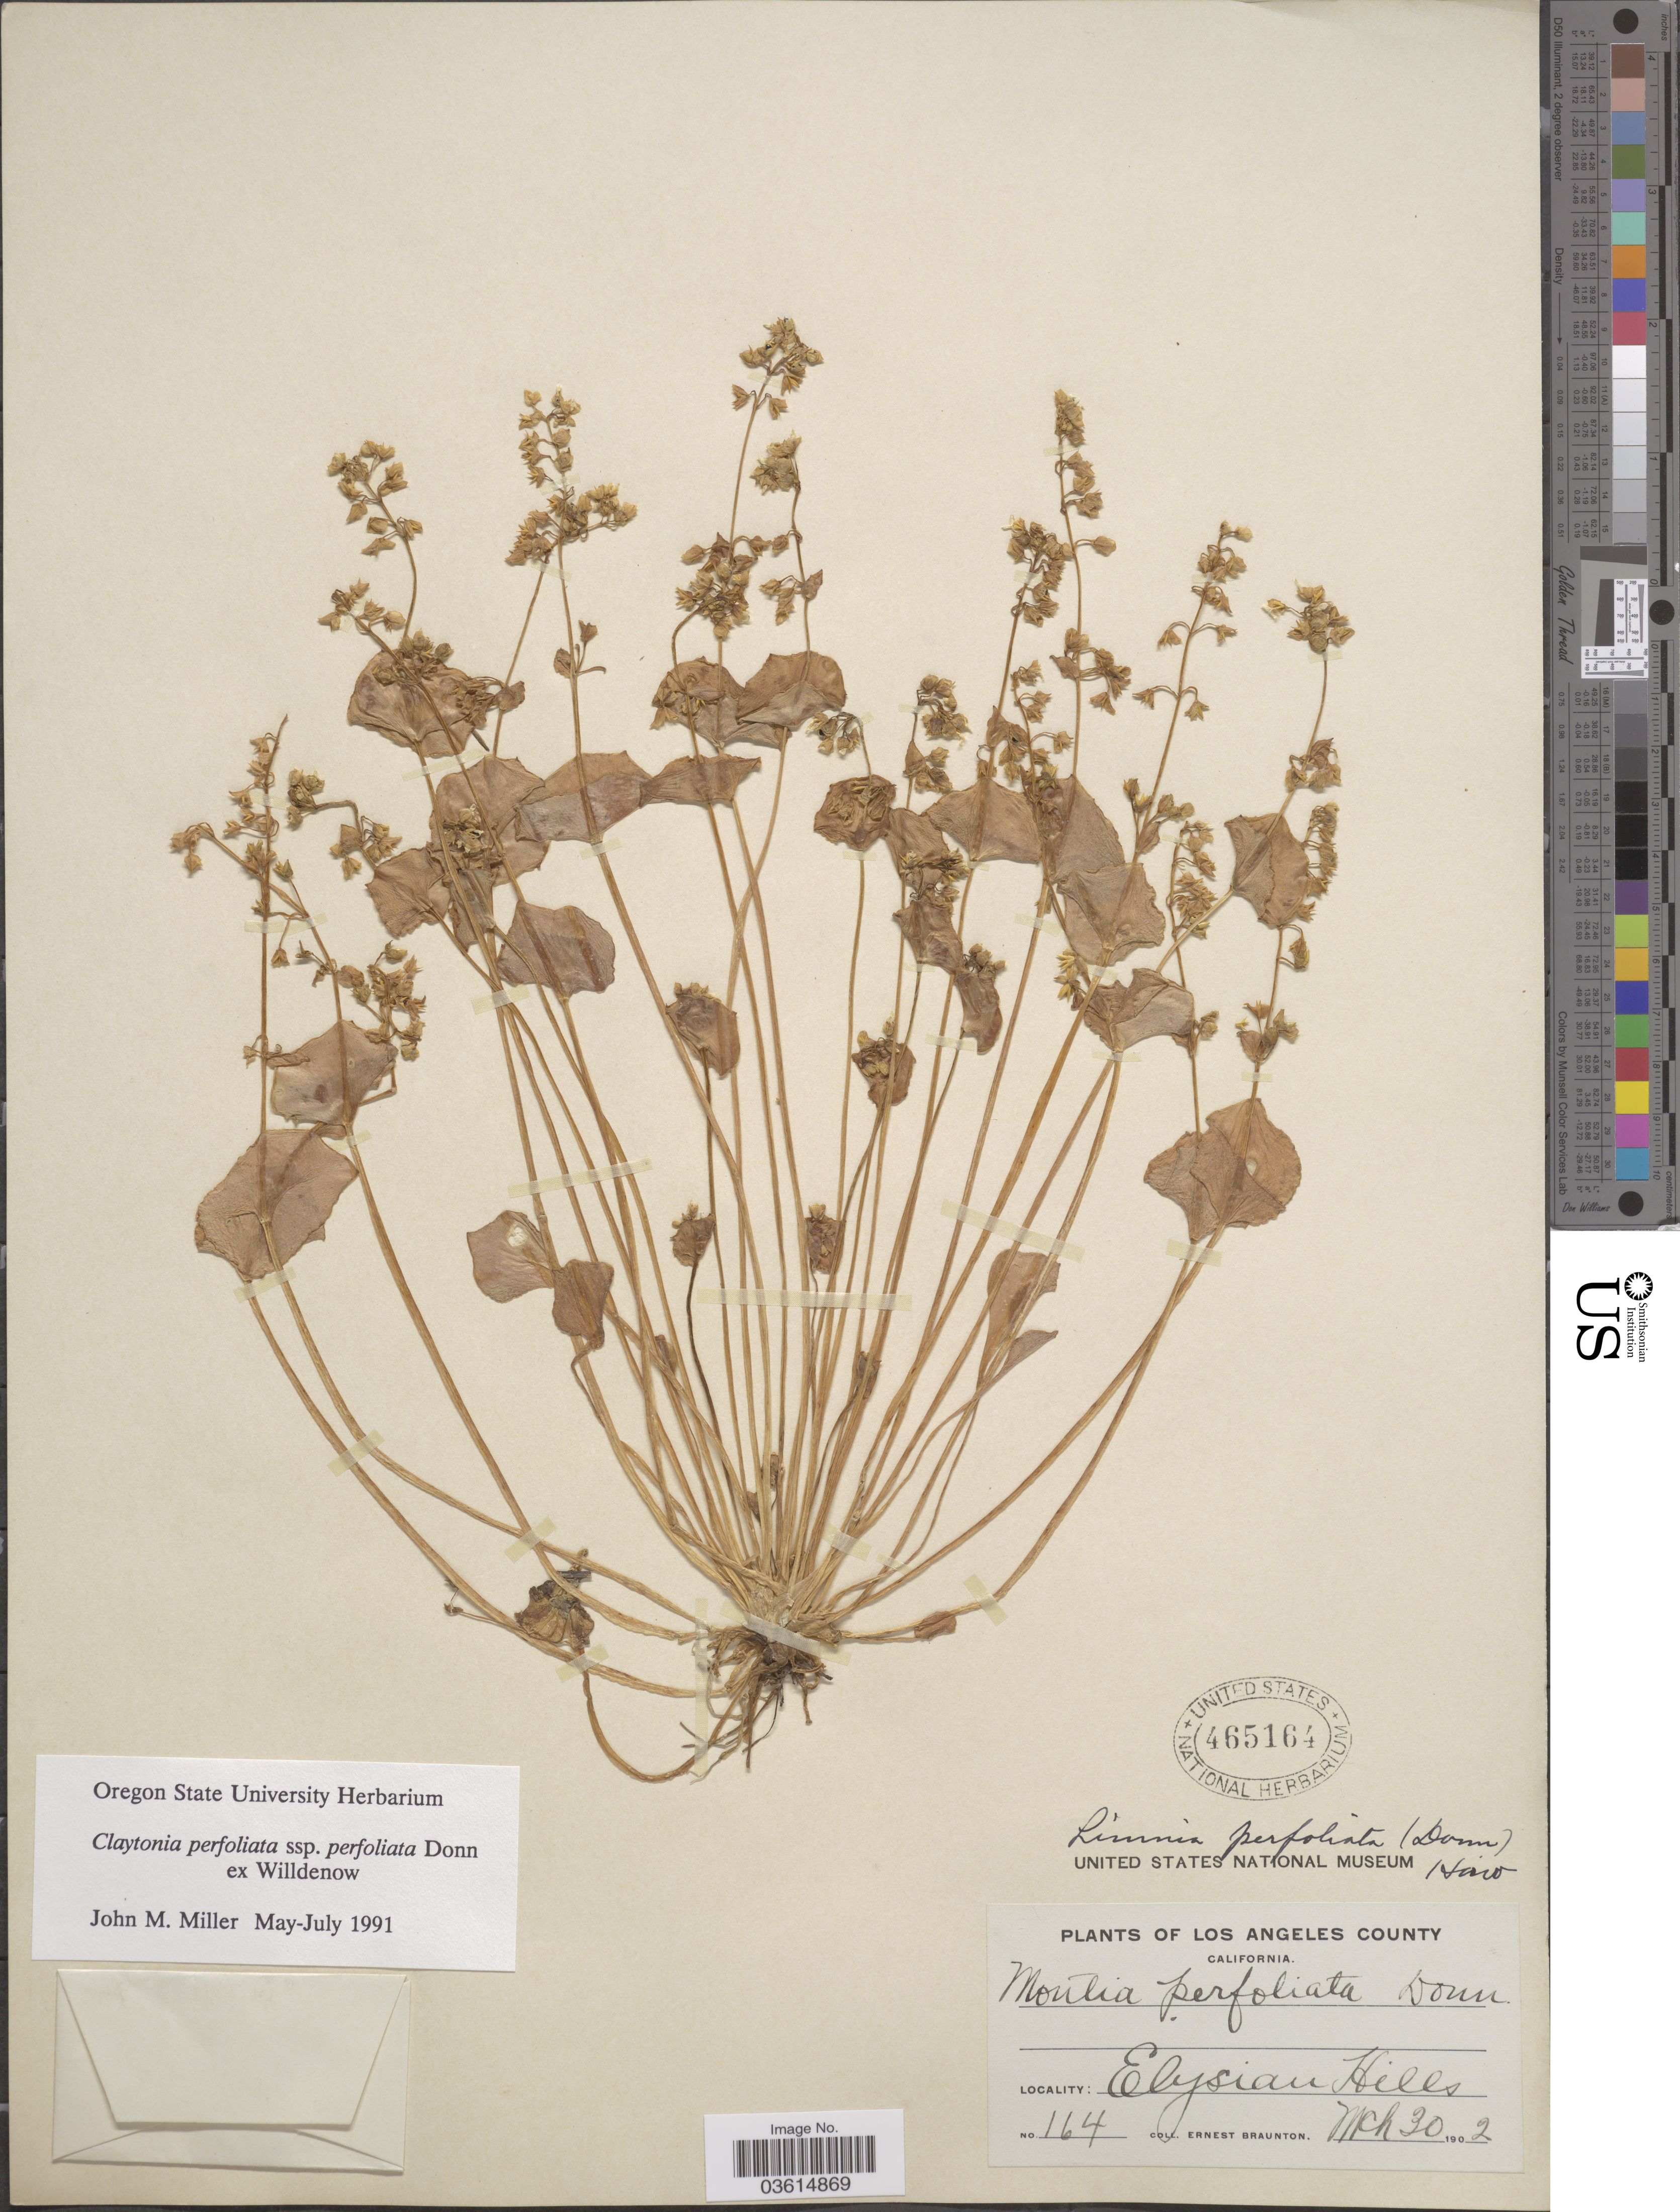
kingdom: Plantae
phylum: Tracheophyta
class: Magnoliopsida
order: Caryophyllales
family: Montiaceae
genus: Claytonia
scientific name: Claytonia perfoliata subsp. perfoliata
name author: Donn ex Willd.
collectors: E. Braunton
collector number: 164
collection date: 1902-03-30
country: United States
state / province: California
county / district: Los Angeles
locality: Los Angeles County. Elysian Hills.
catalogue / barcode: US 465164